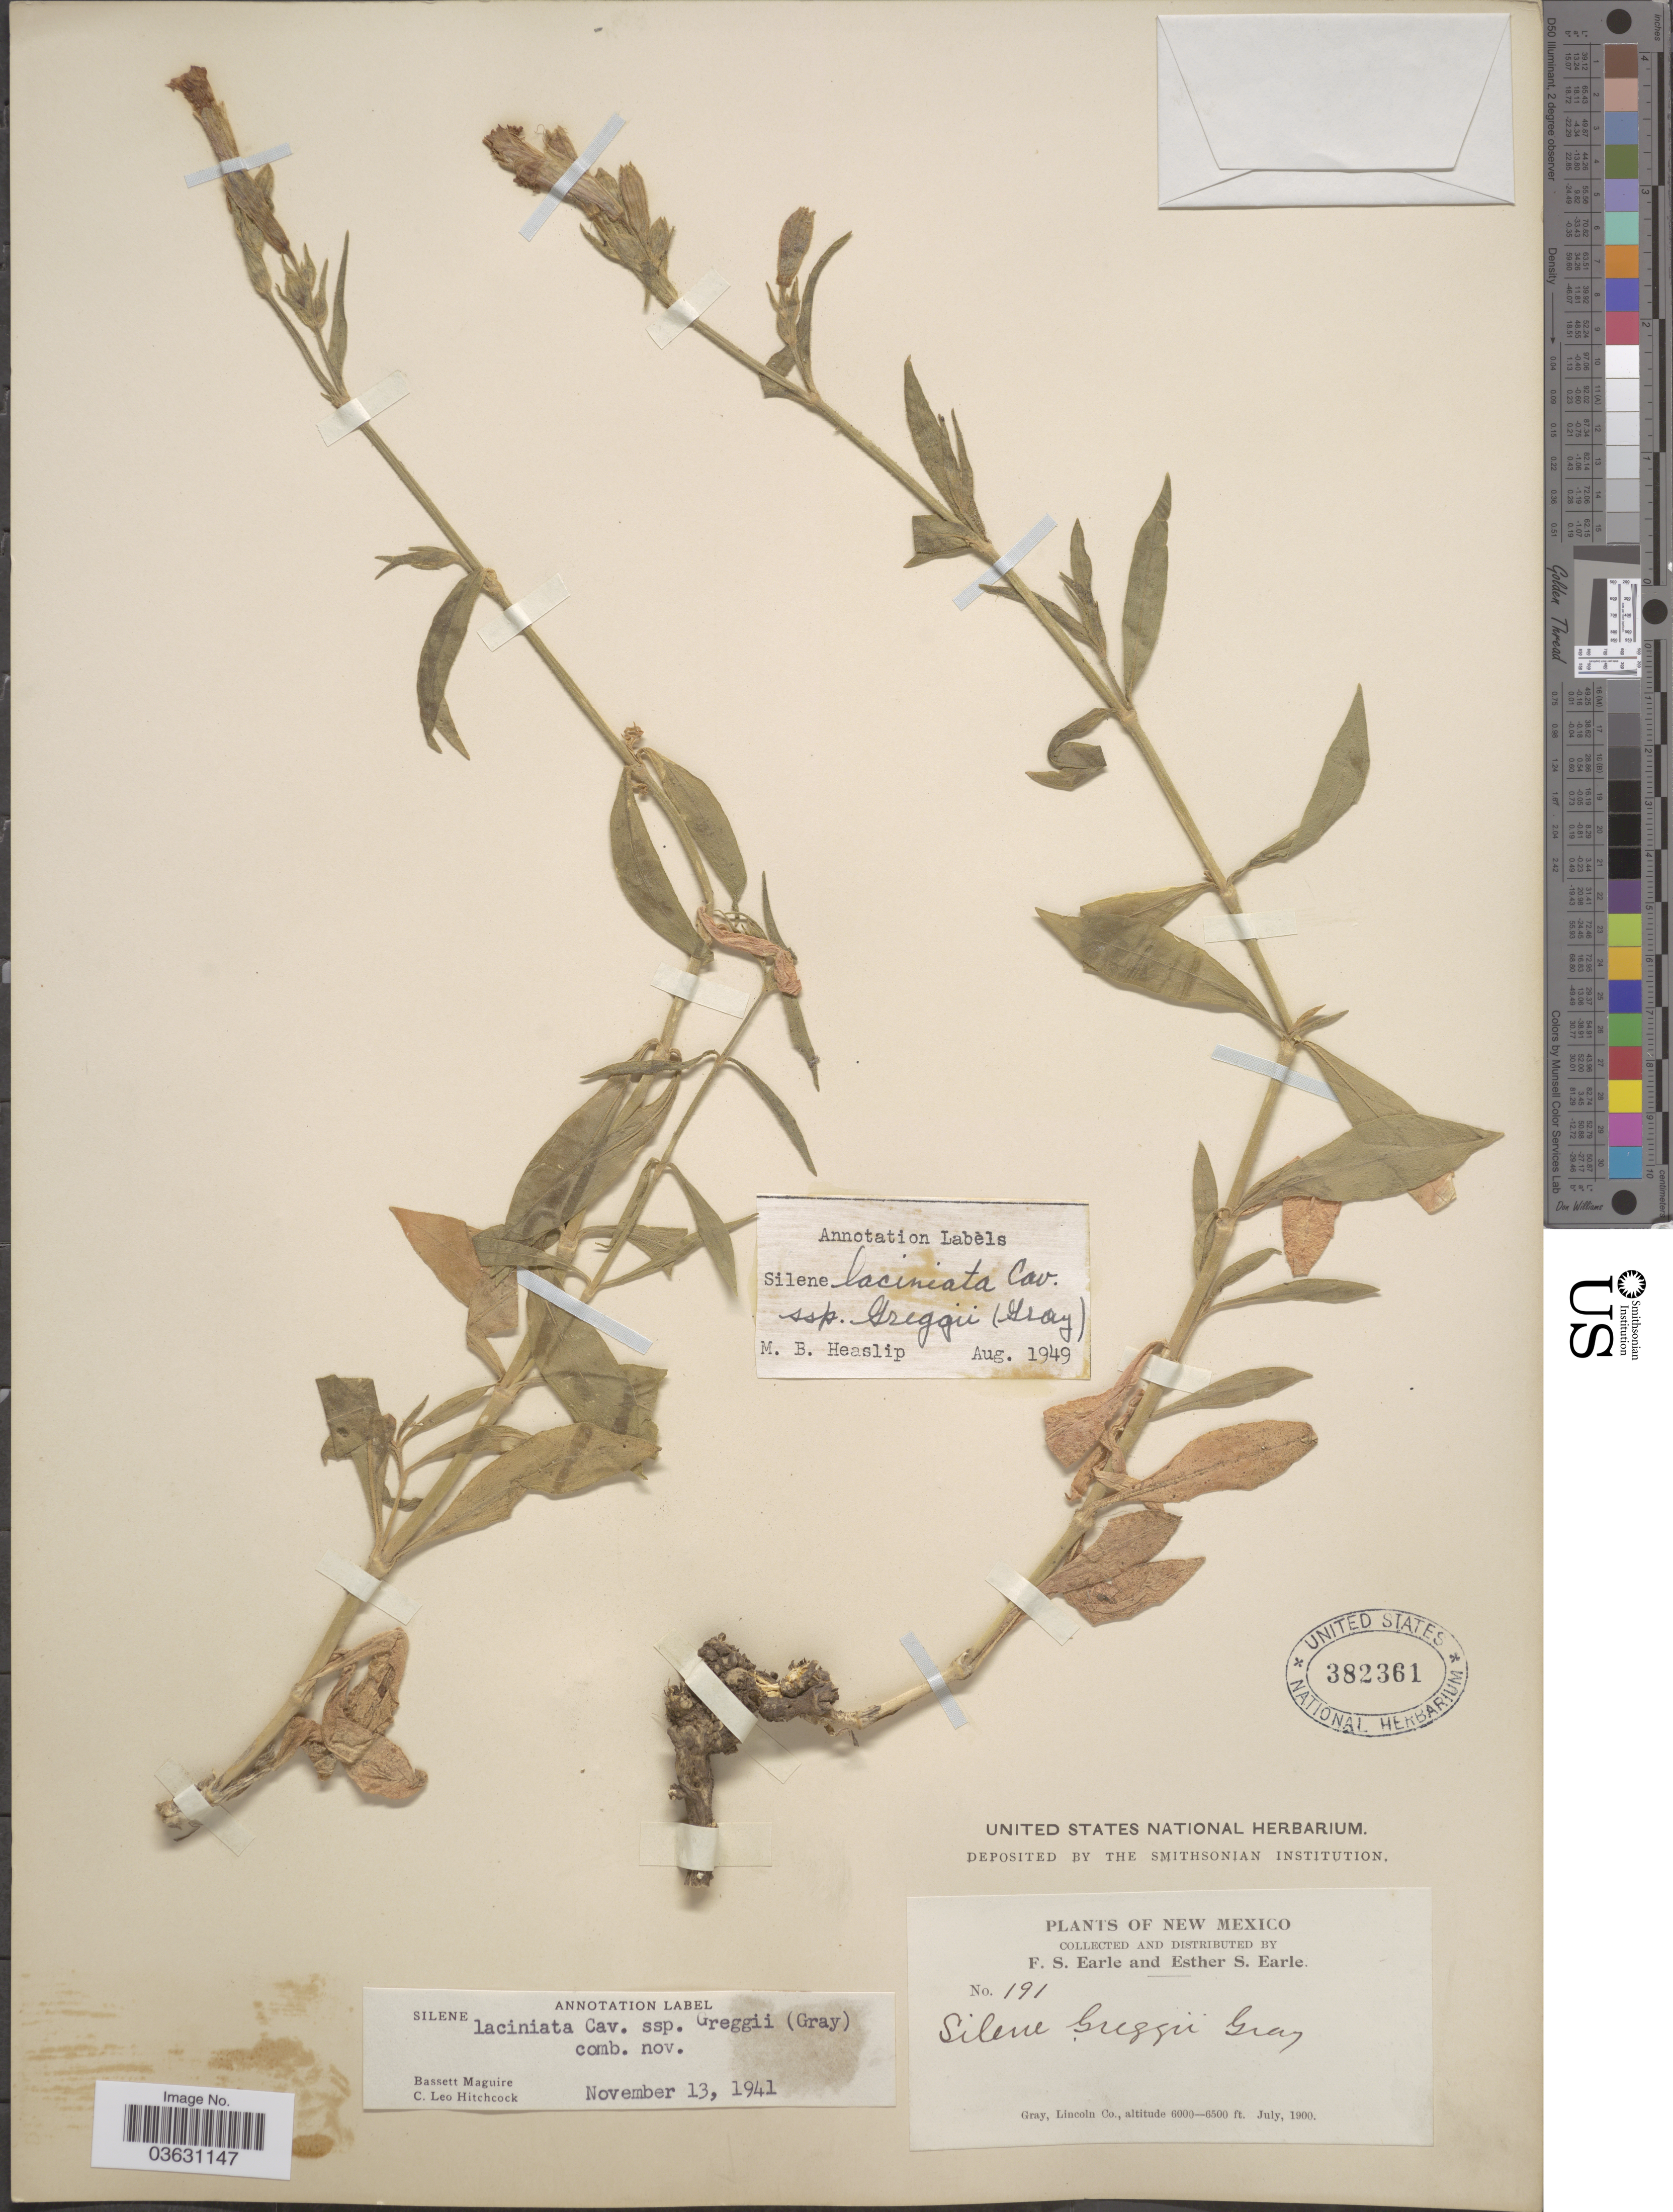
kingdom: Plantae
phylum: Tracheophyta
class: Magnoliopsida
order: Caryophyllales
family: Caryophyllaceae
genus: Silene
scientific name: Silene laciniata subsp. greggii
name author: (A. Gray) C.L. Hitchc. & Maguire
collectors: F. S. Earle & E. S. Earle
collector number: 191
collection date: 1900-07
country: United States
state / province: New Mexico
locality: Gray, Lincoln Co.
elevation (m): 1829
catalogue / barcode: US 382361